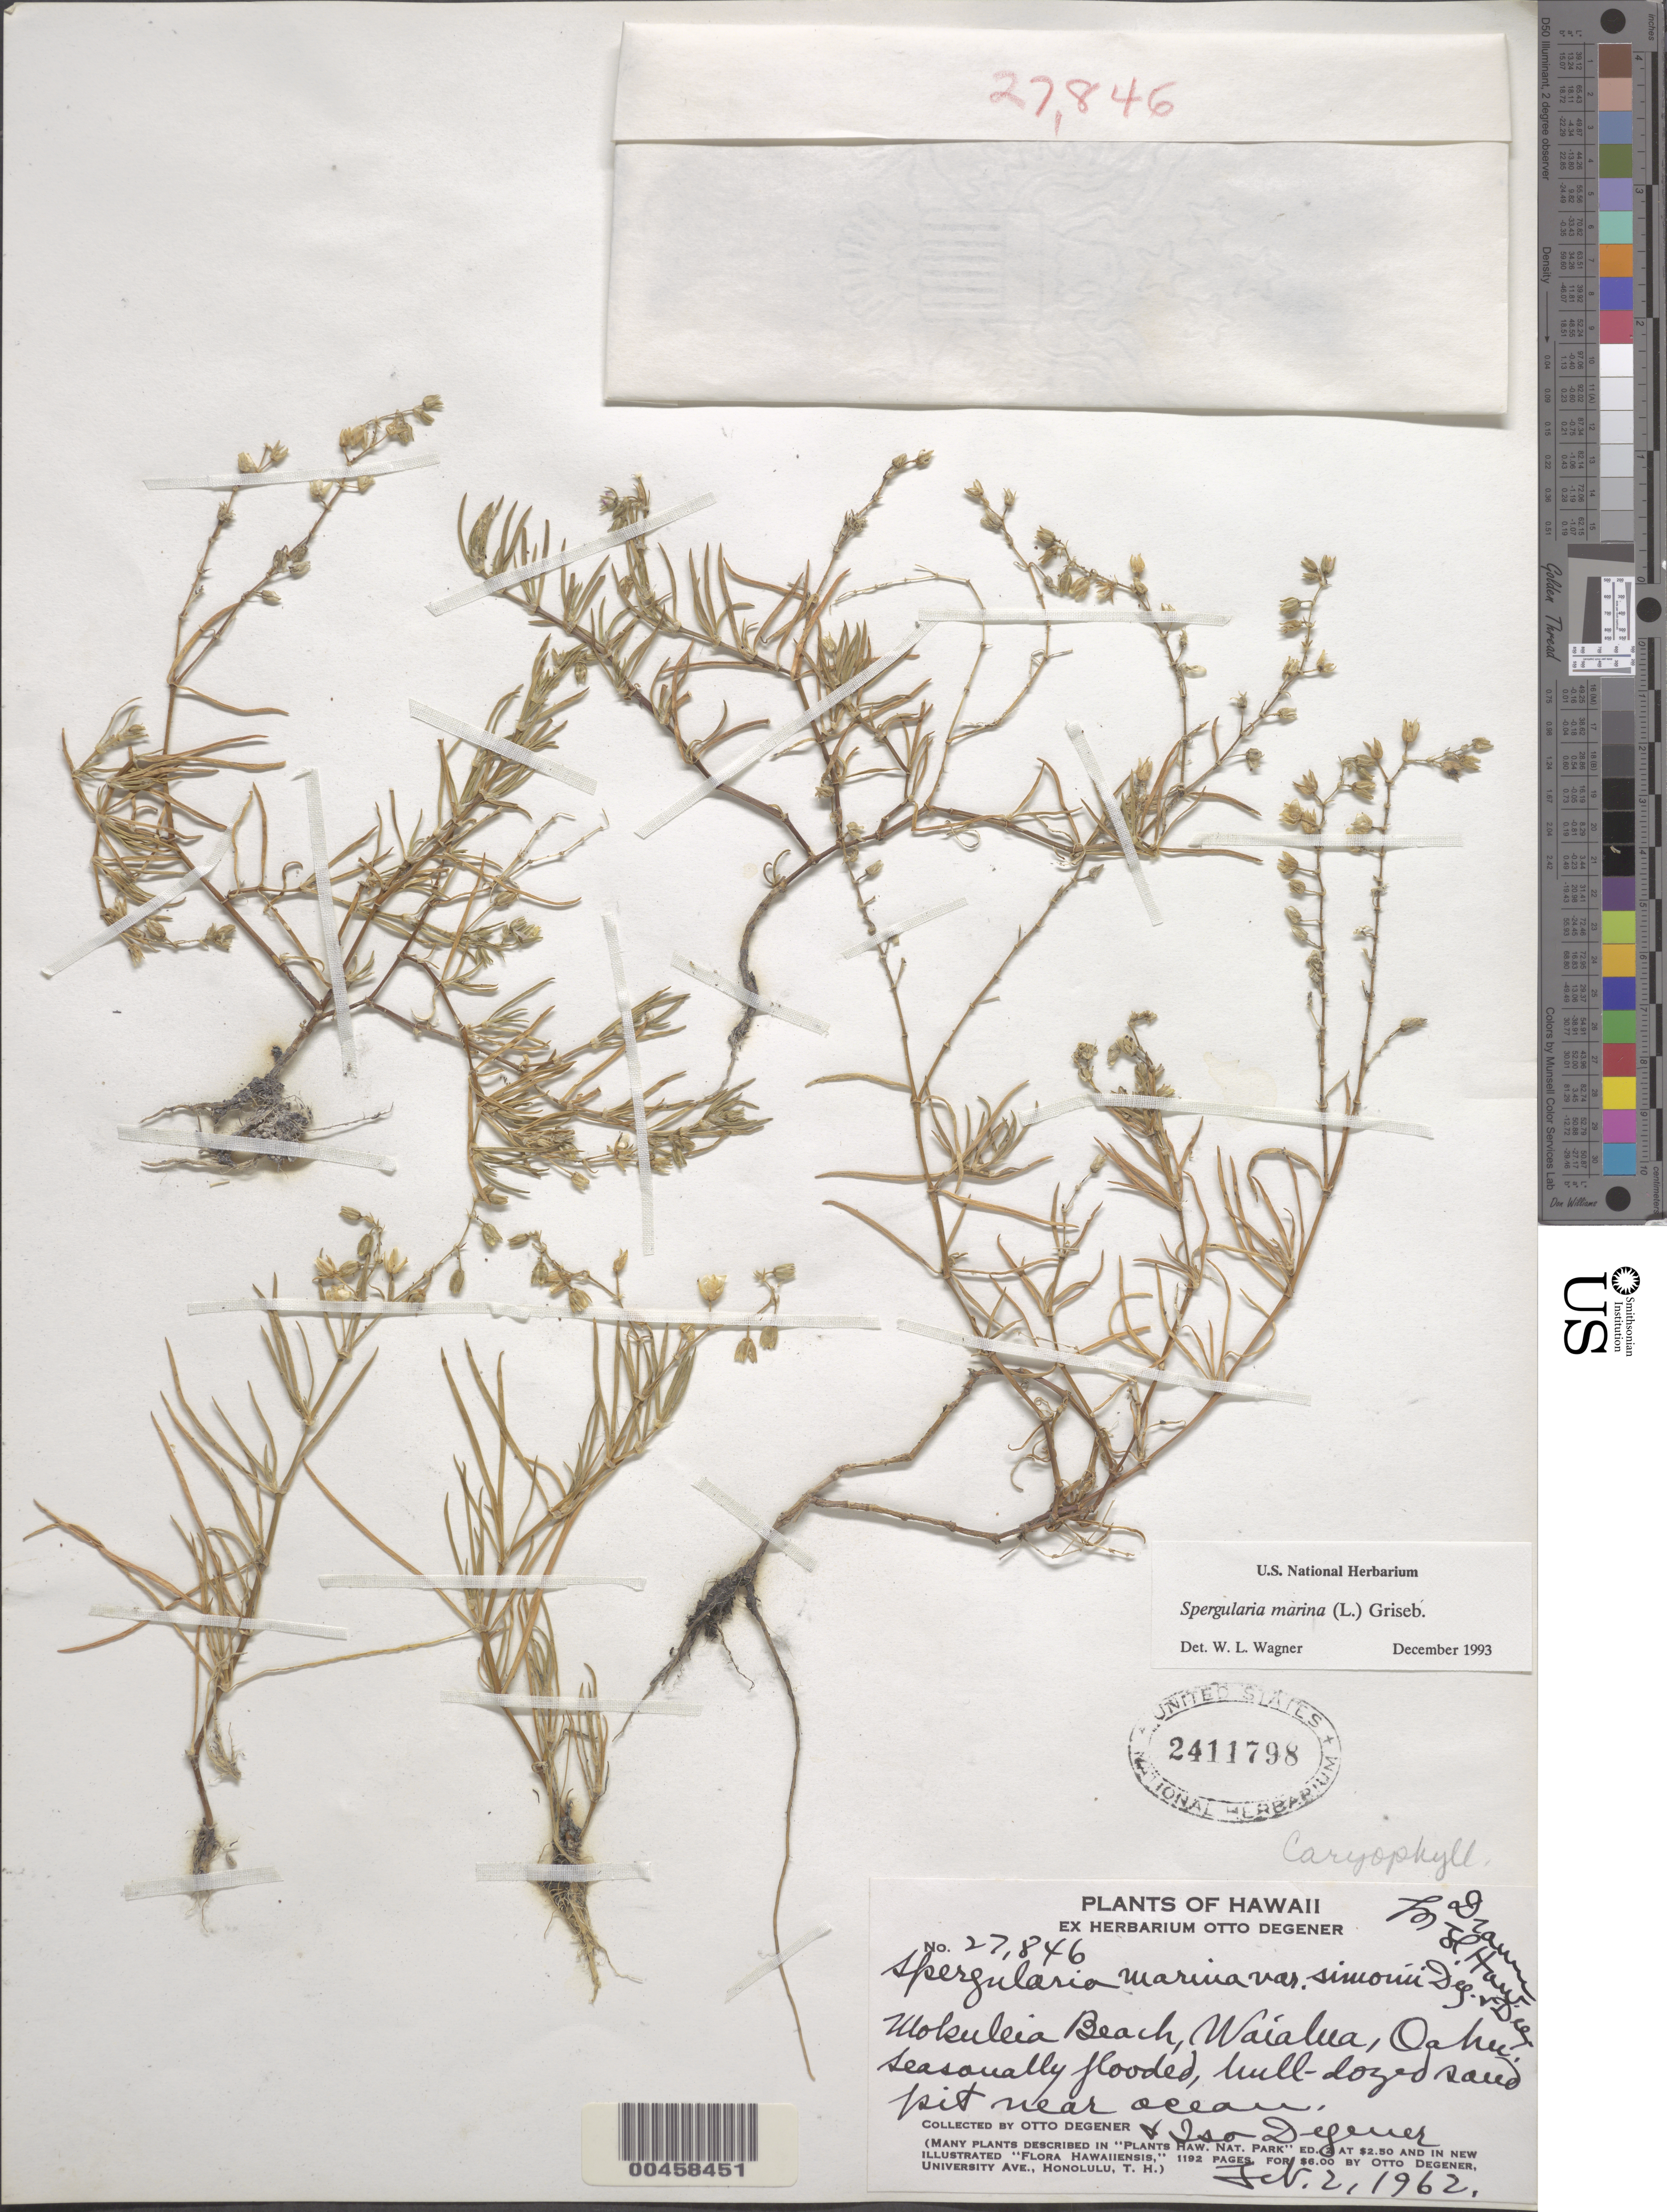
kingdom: Plantae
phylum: Tracheophyta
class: Magnoliopsida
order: Caryophyllales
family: Caryophyllaceae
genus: Spergularia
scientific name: Spergularia marina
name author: (L.) Griseb.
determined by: Wagner, W. L., (BOT), Smithsonian Institution - National Museum of Natural History (UNITED STATES)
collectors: O. Degener & I. Degener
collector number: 27846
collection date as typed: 2 Feb 1962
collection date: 1962-02-02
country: United States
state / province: Hawaii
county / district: Honolulu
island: Oahu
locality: Mokuleia Beach, Waialua, sand pit near ocean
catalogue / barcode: US 2411798